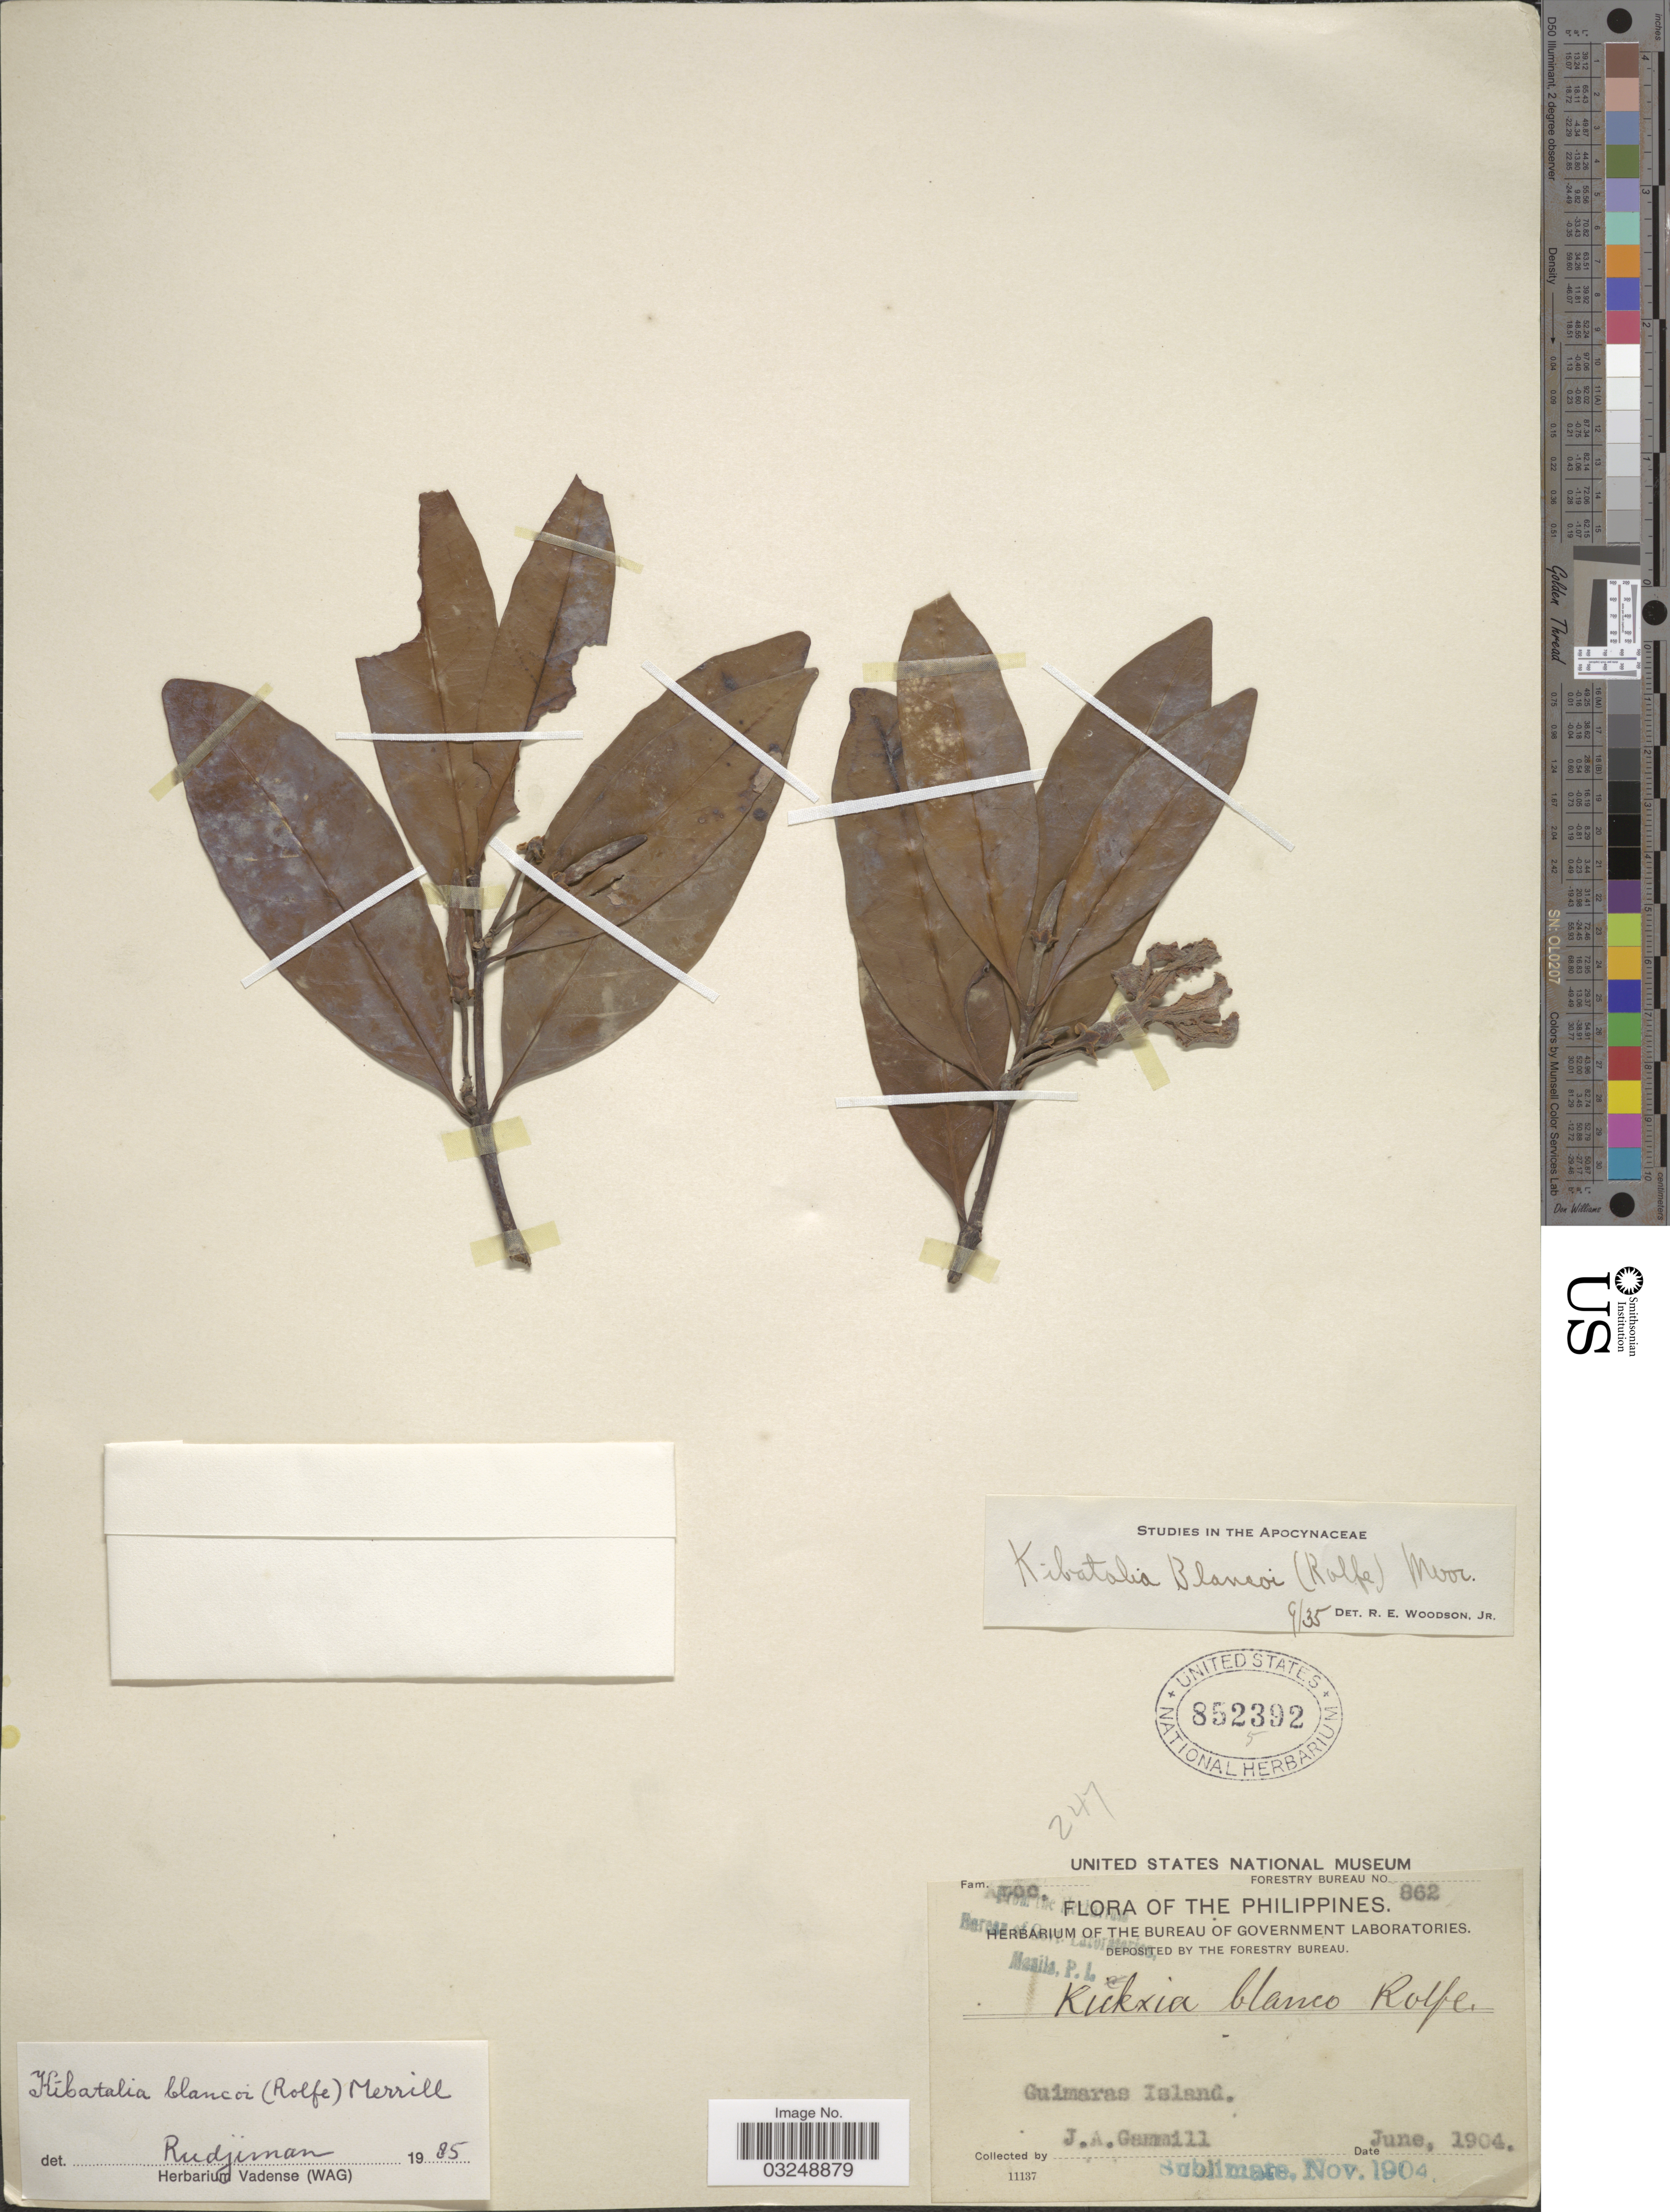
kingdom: Plantae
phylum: Tracheophyta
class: Magnoliopsida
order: Gentianales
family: Apocynaceae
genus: Kibatalia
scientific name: Kibatalia blancoi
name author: (Rolfe ex Stapf) Merr.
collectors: J. Gammill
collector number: Forestry Bureau 862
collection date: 1904-06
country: Philippines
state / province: Western Visayas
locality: Guimaras Island.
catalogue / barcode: US 8523392